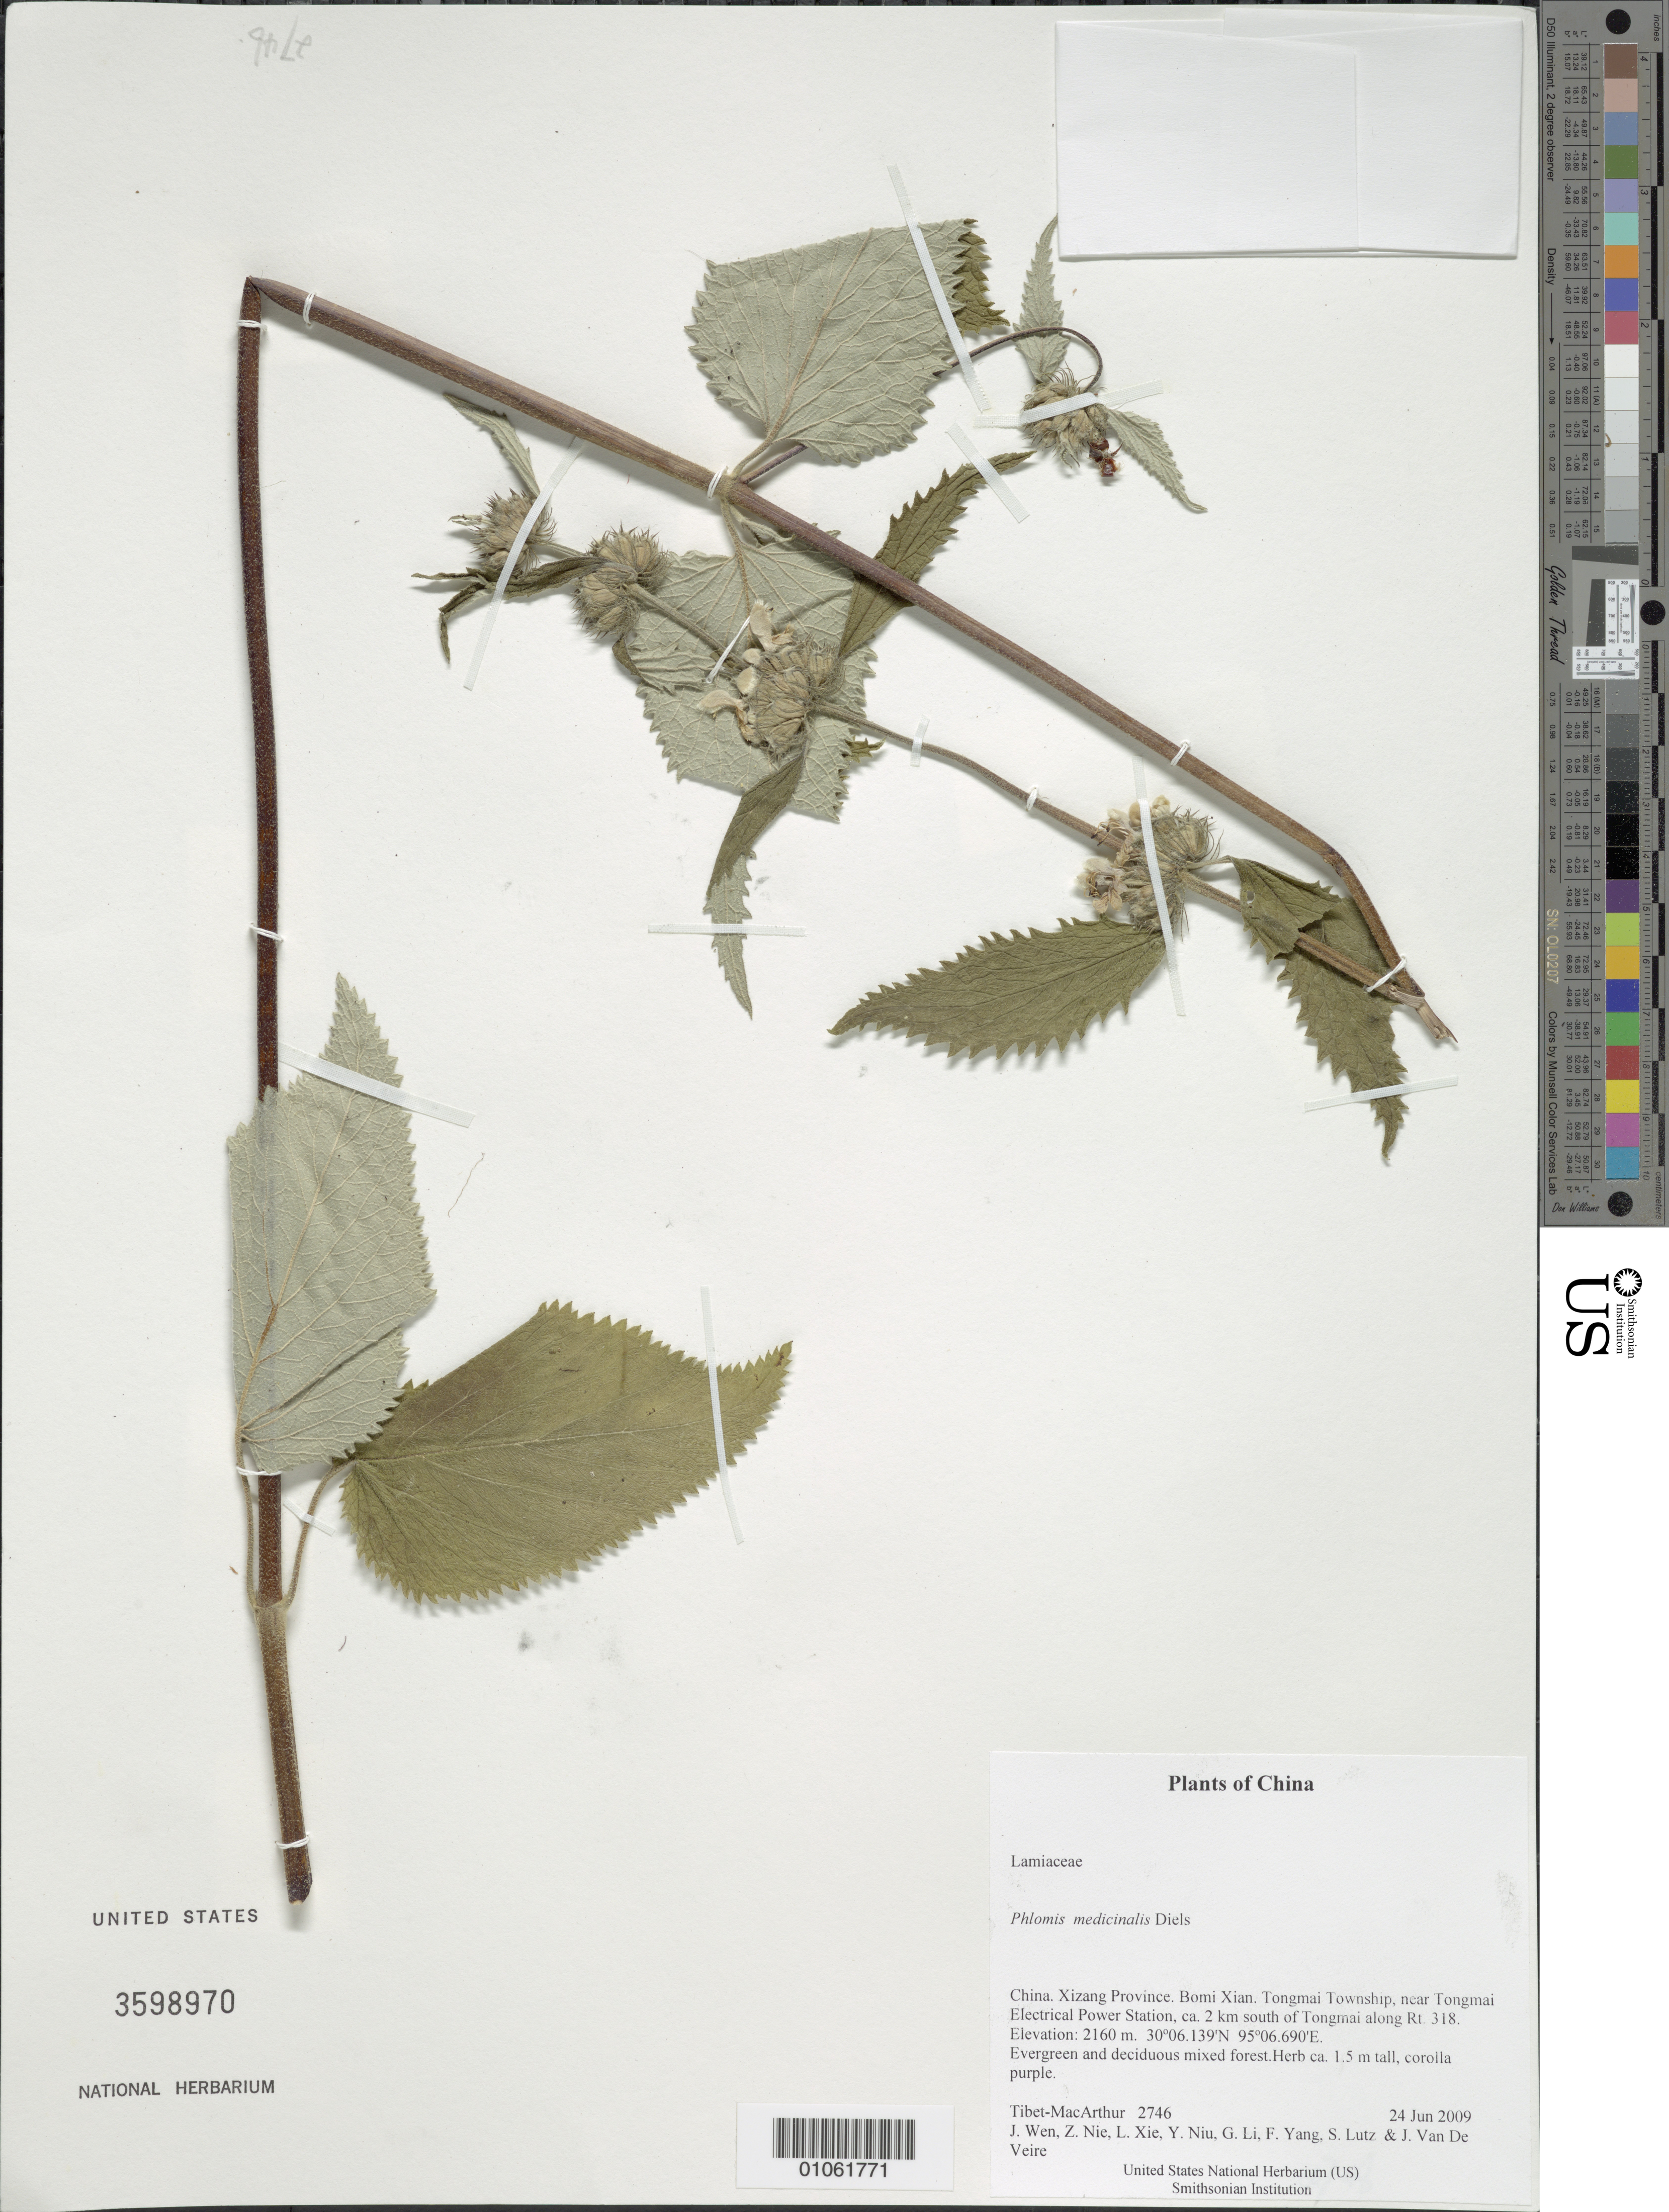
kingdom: Plantae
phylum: Tracheophyta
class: Magnoliopsida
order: Lamiales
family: Lamiaceae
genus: Phlomis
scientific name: Phlomis medicinalis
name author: Diels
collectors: Tibet-MacArthur, J. Wen, Z. Nie, L. Xie, Y. Niu, G. Li, F. Yang, S. Lutz & J. Van De Veire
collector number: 2746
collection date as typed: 24 Jun 2009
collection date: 2009-06-24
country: China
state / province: Xizang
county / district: Bomi Xian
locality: Tongmai Township, near Tongmai Electrical Power Station, ca. 2 km south of Tongmai along Rt. 318.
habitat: Evergreen and deciduous mixed forest.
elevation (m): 2160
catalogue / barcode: US 3598970